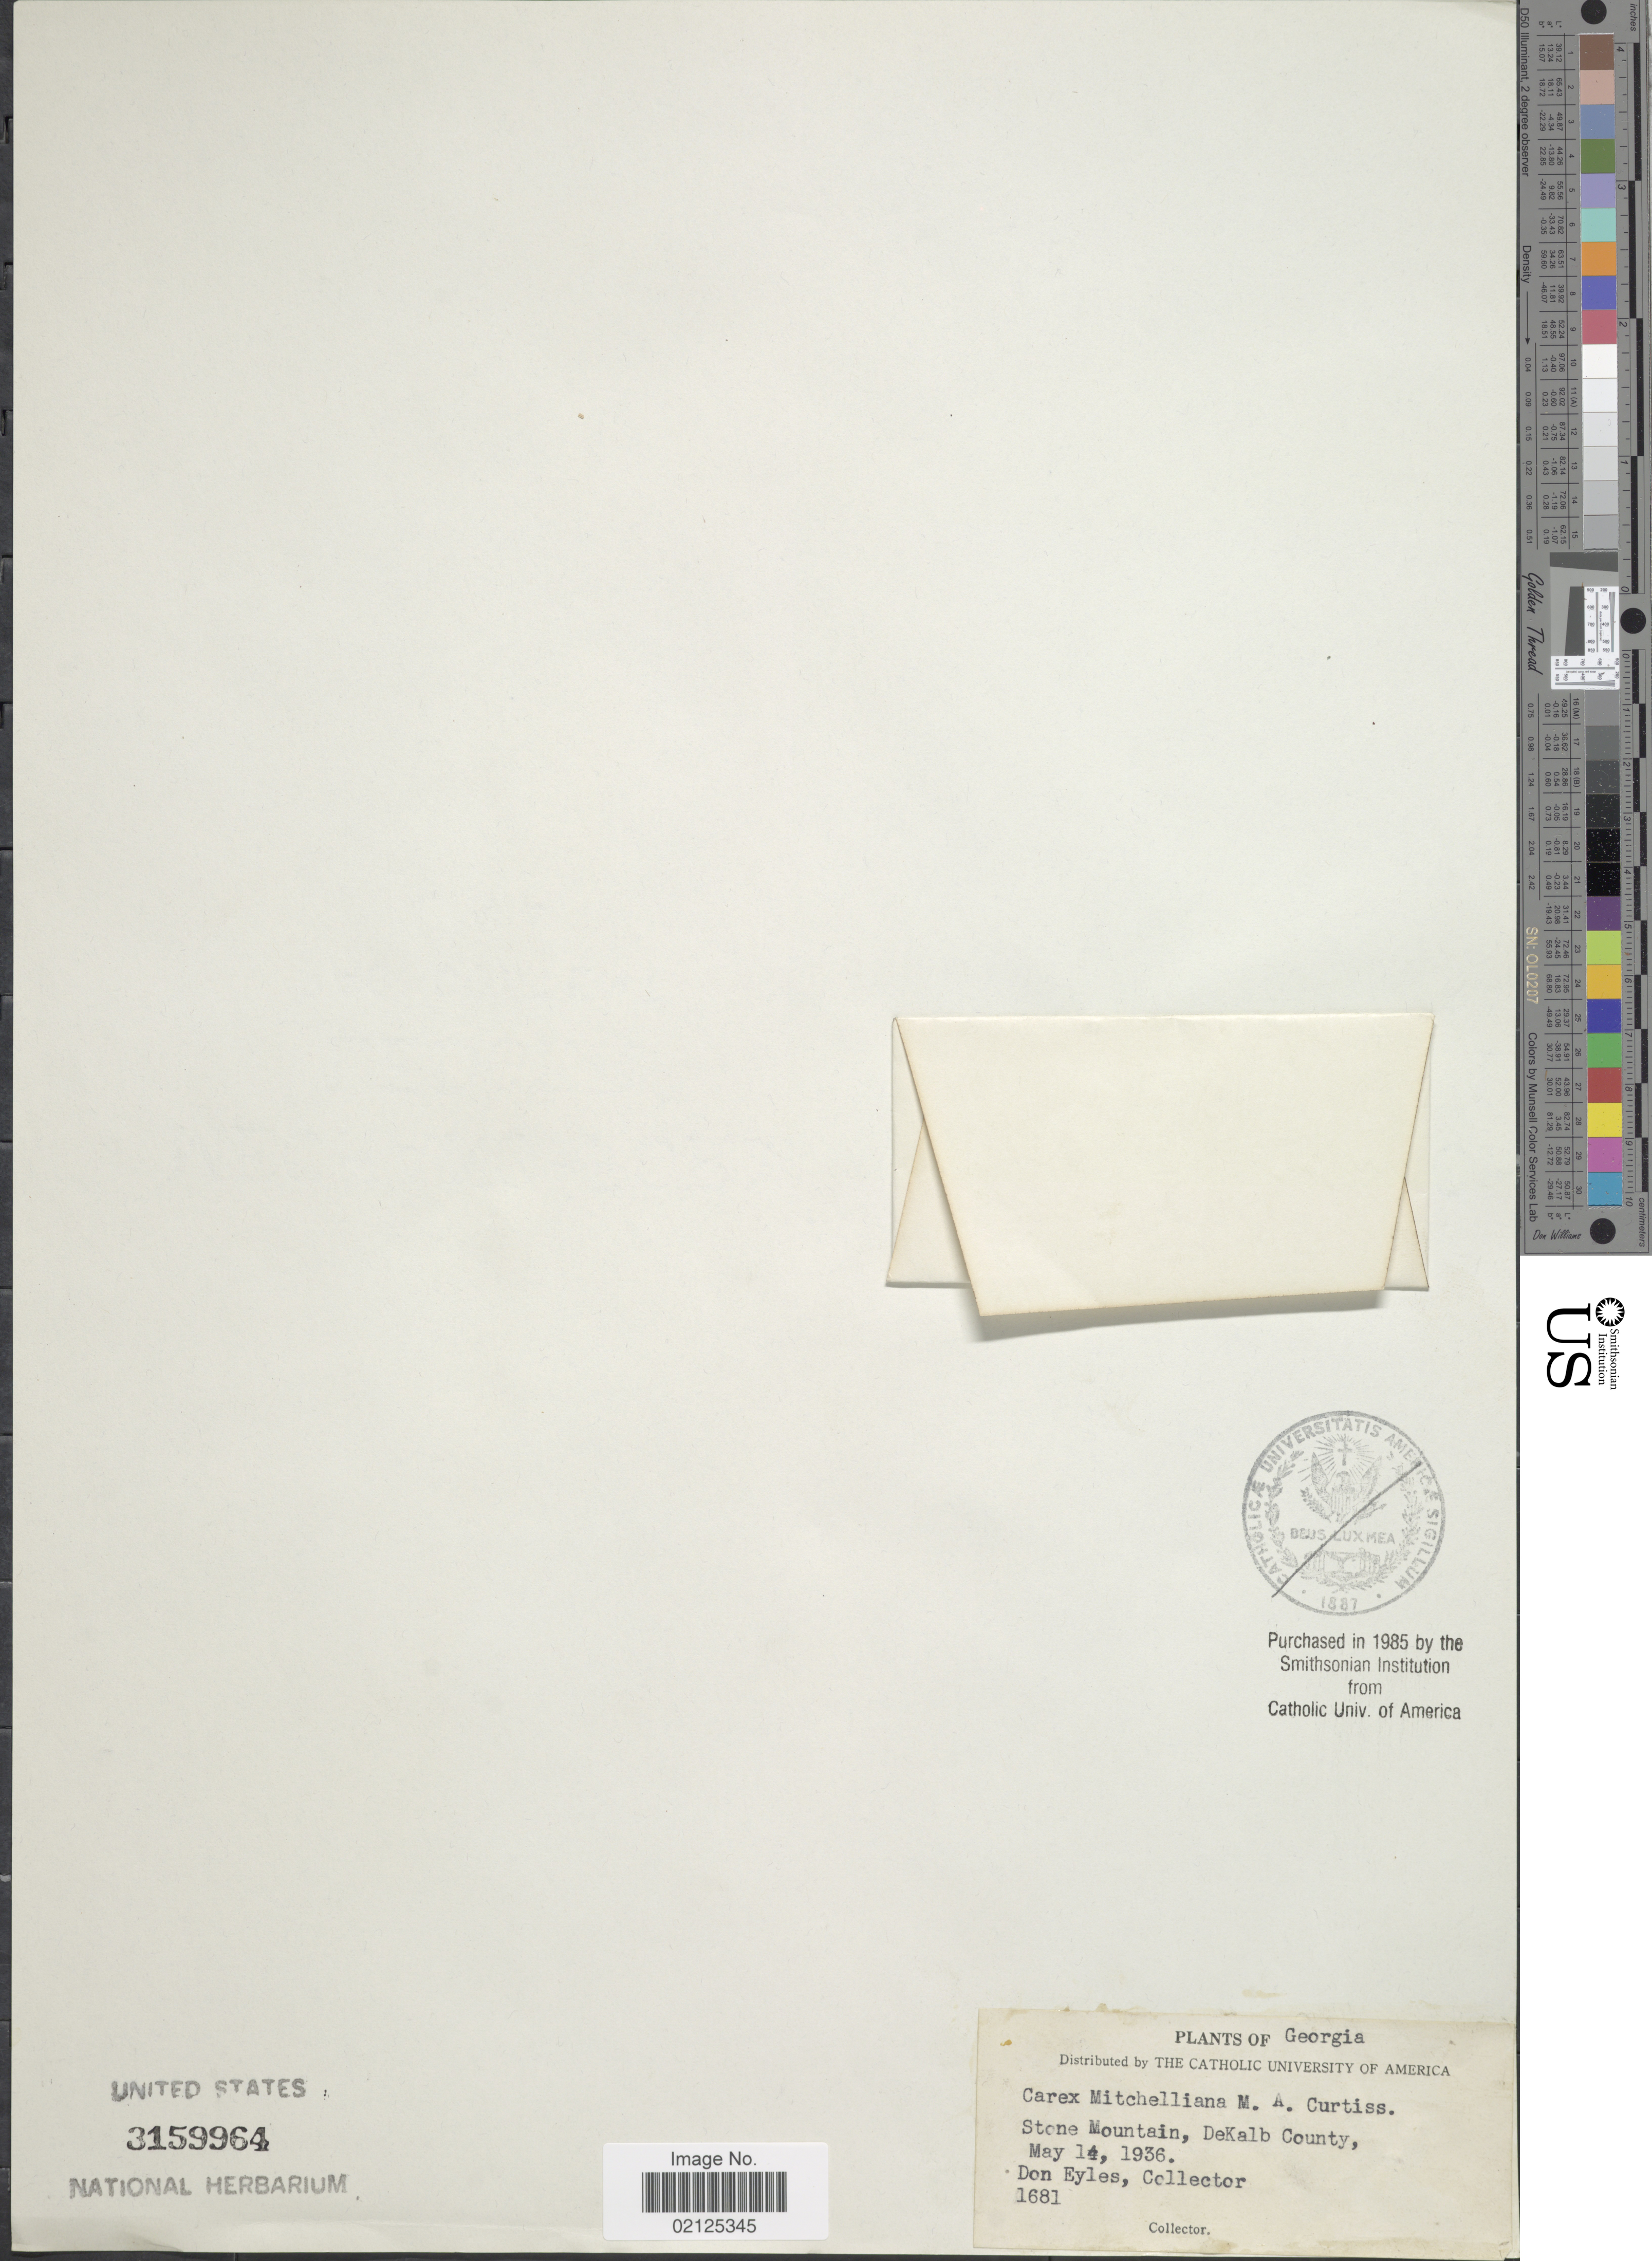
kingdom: Plantae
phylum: Tracheophyta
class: Liliopsida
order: Poales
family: Cyperaceae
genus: Carex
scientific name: Carex mitchelliana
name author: M.A. Curtis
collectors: D. Eyles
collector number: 1681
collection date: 1936-05-14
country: United States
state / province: Georgia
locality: Stone Mountain, DeKalb County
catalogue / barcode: US 3159964